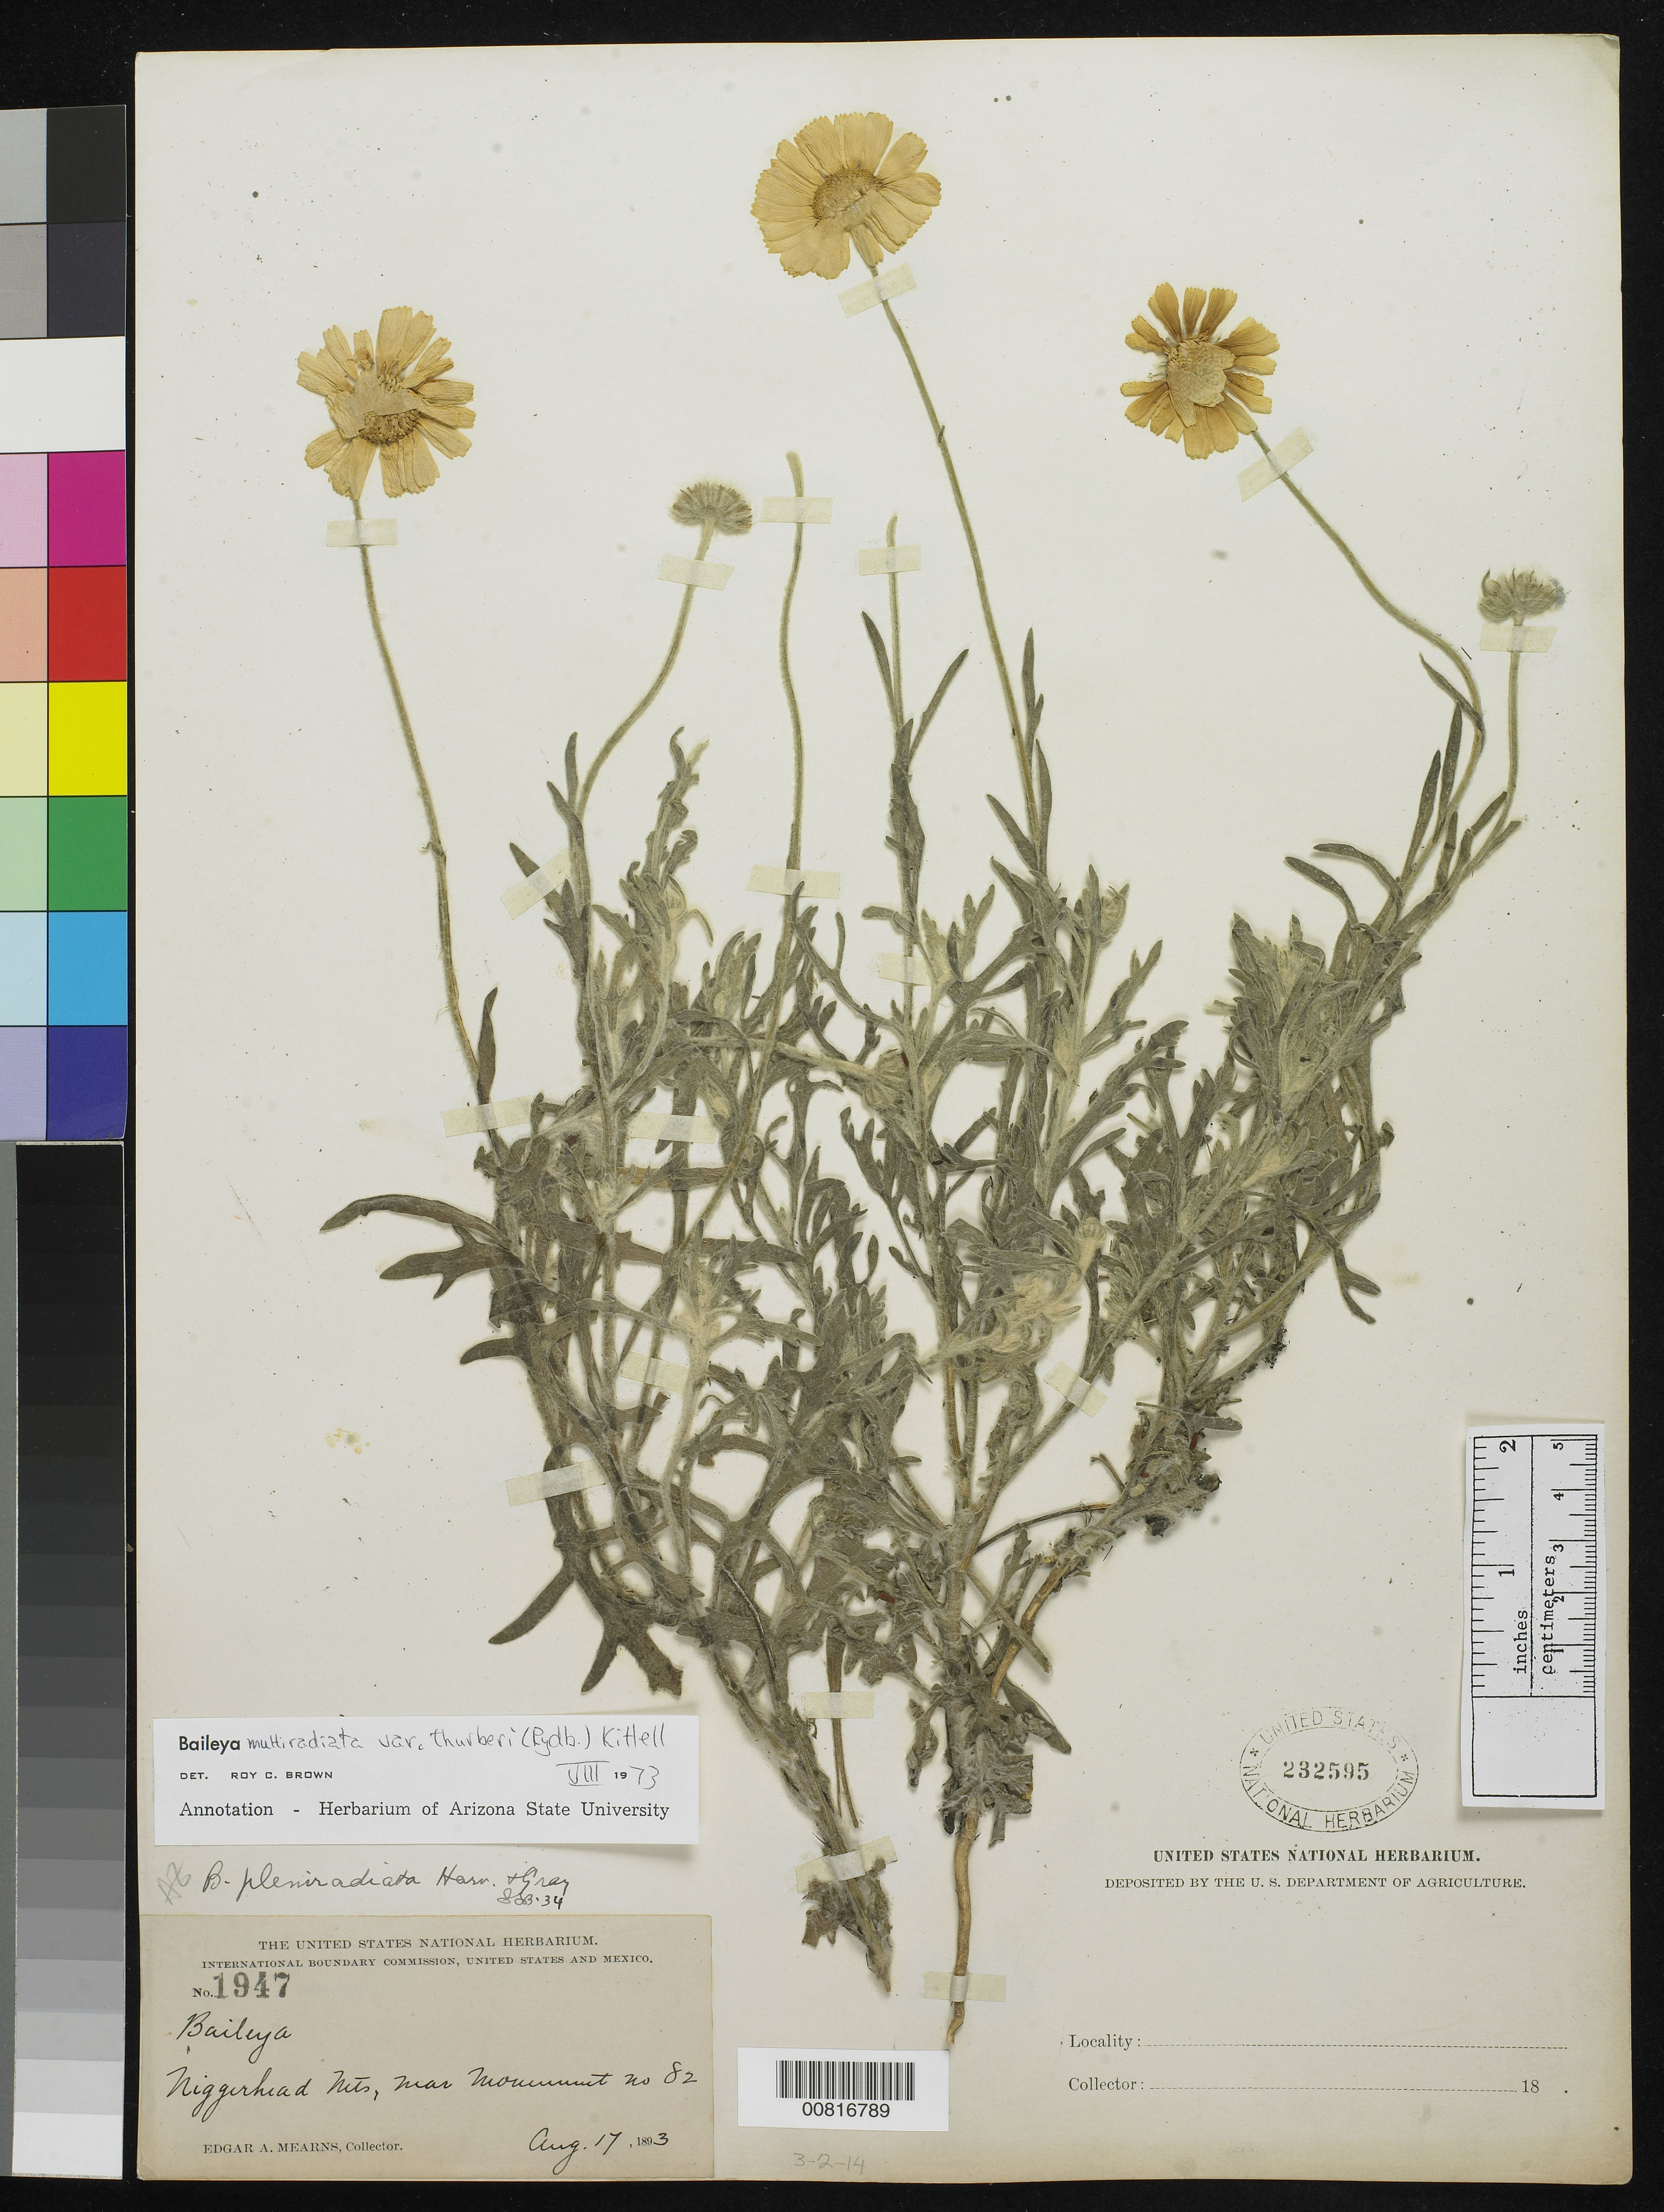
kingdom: Plantae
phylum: Tracheophyta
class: Magnoliopsida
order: Asterales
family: Asteraceae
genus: Baileya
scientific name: Baileya multiradiata var. thurberi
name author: (Rydb.) Kittell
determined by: Brown, Roy C.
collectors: E. A. Mearns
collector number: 1947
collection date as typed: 17 Aug 1893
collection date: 1893-08-17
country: United States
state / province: Arizona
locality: Niggerhead Mts., near monument no. 82.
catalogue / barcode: US 232595